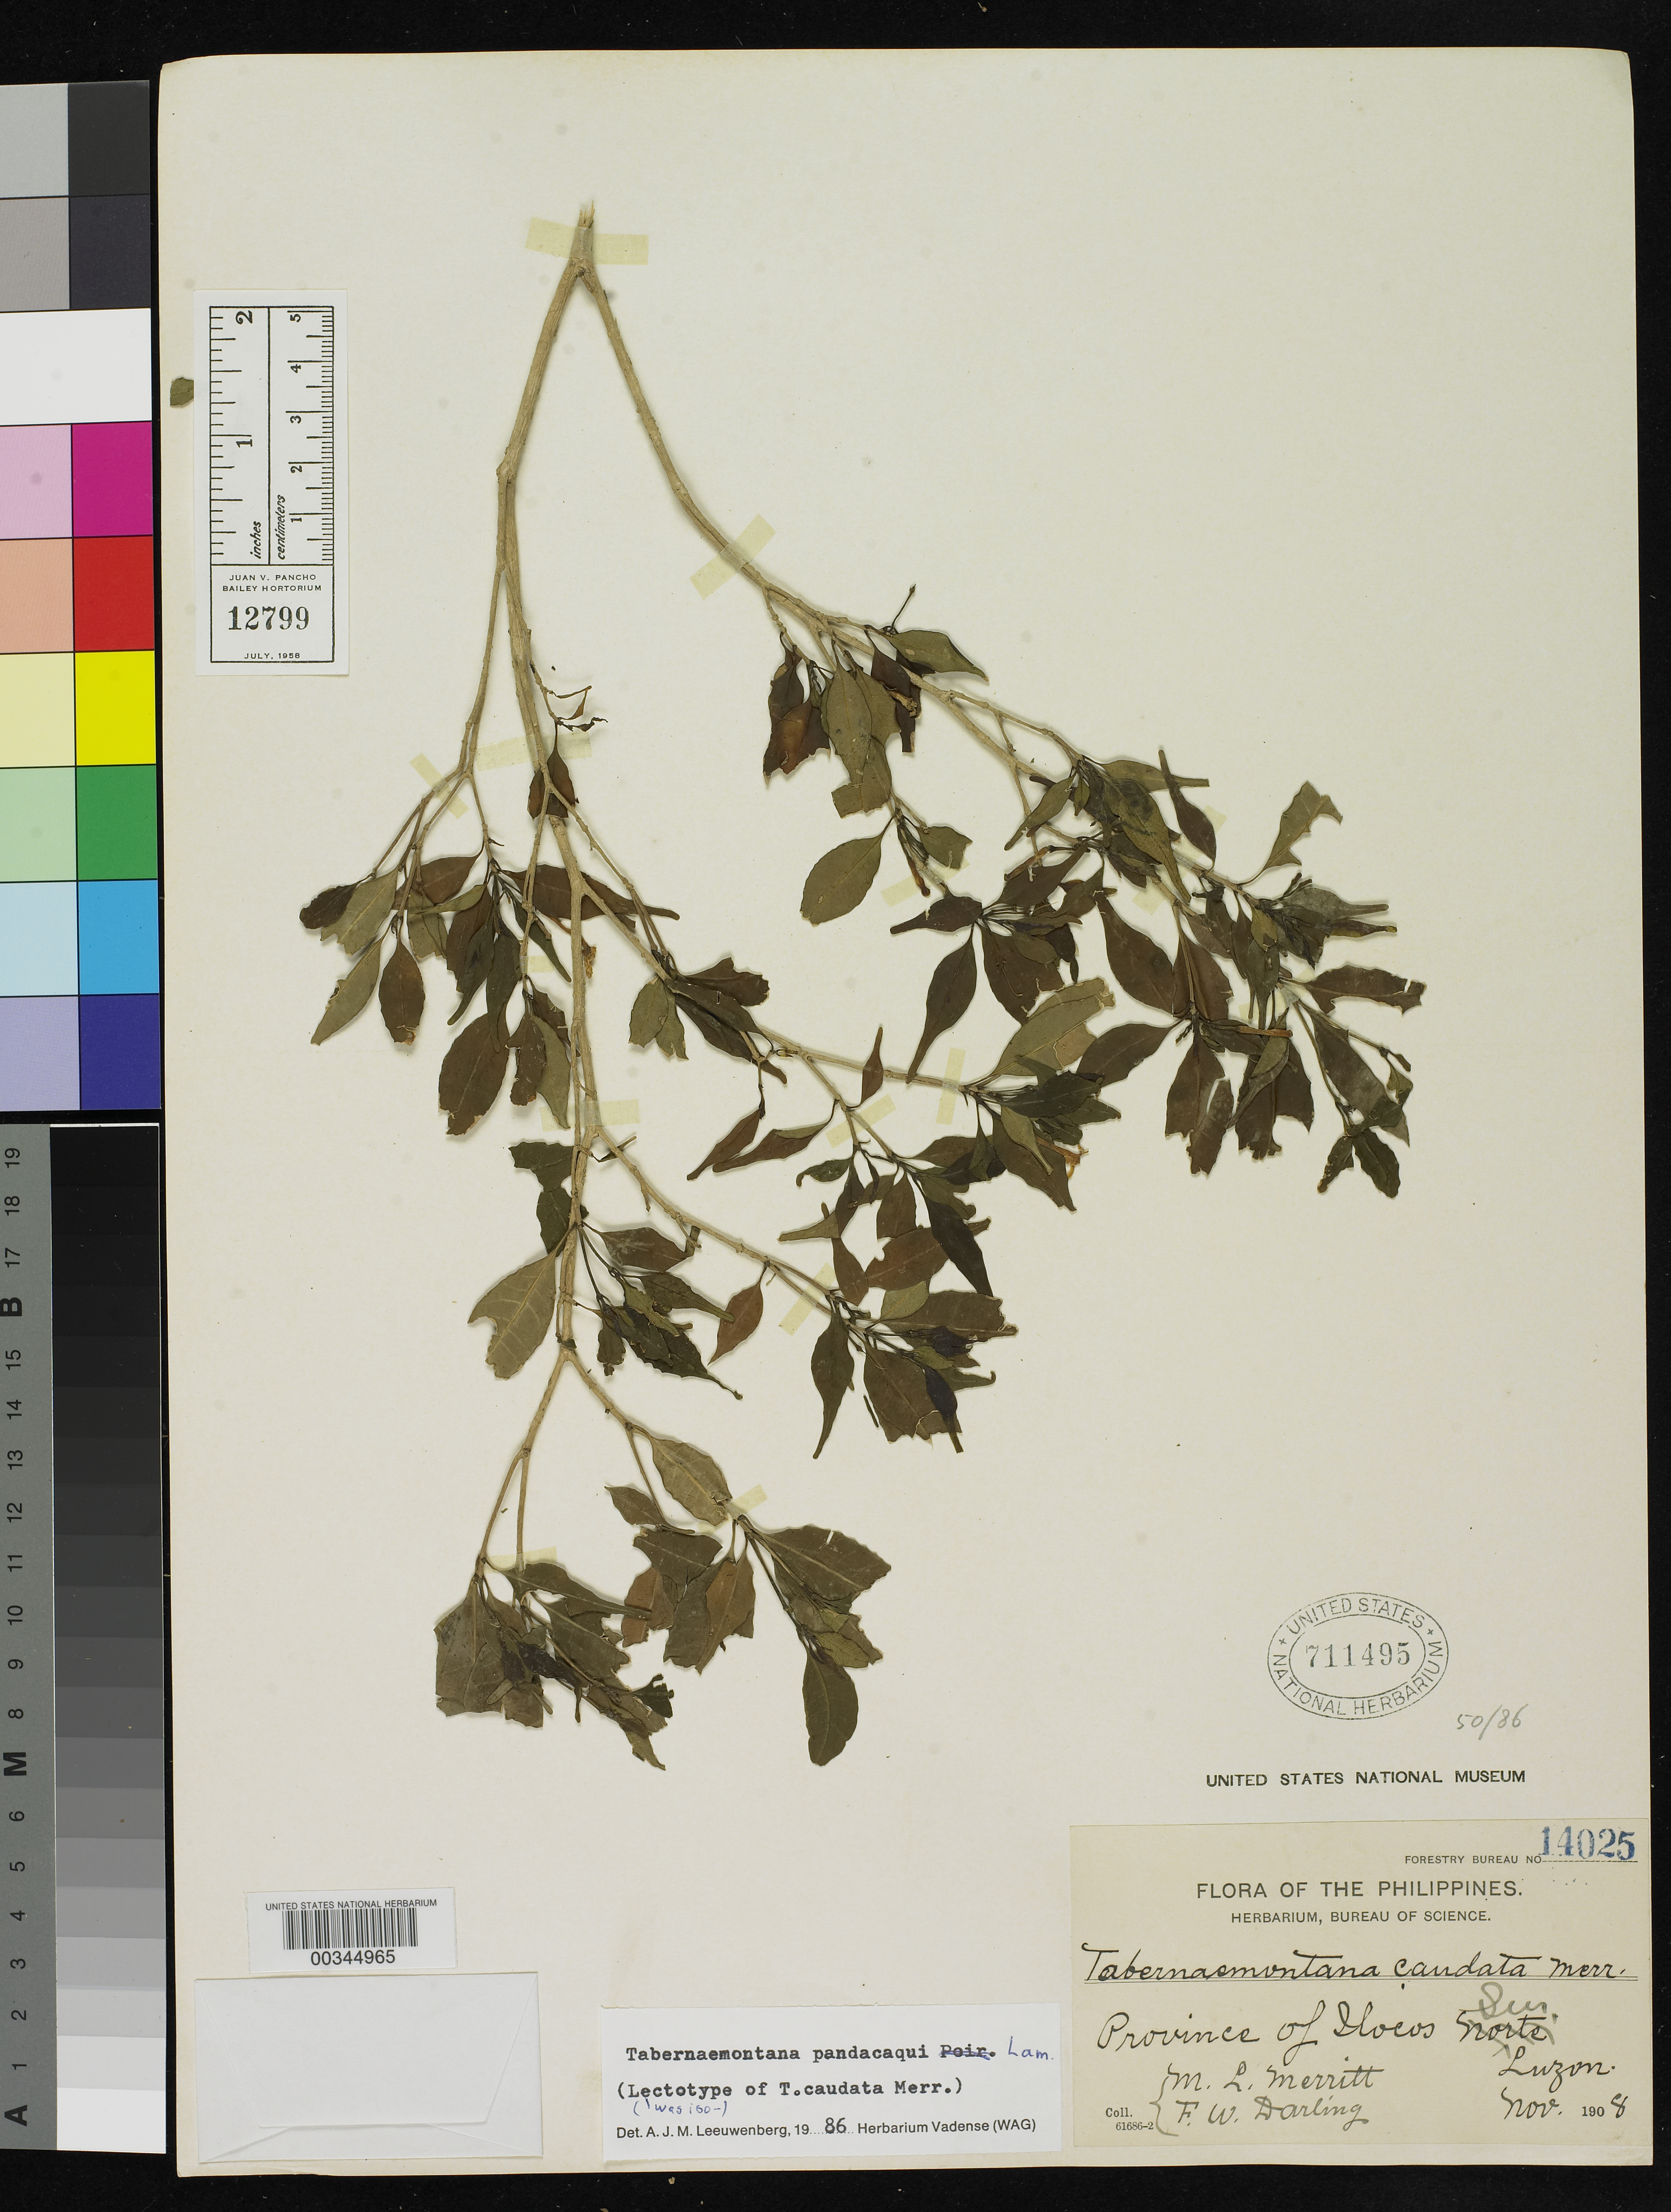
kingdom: Plantae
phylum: Tracheophyta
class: Magnoliopsida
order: Gentianales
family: Apocynaceae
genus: Tabernaemontana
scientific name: Tabernaemontana caudata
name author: Merr.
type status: Lectotype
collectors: M. L. Merritt & F. Darling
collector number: For. Bur. 14025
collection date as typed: Nov 1908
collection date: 1908-11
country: Philippines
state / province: Ilocos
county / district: Ilocos Sur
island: Luzon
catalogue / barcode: US 711495